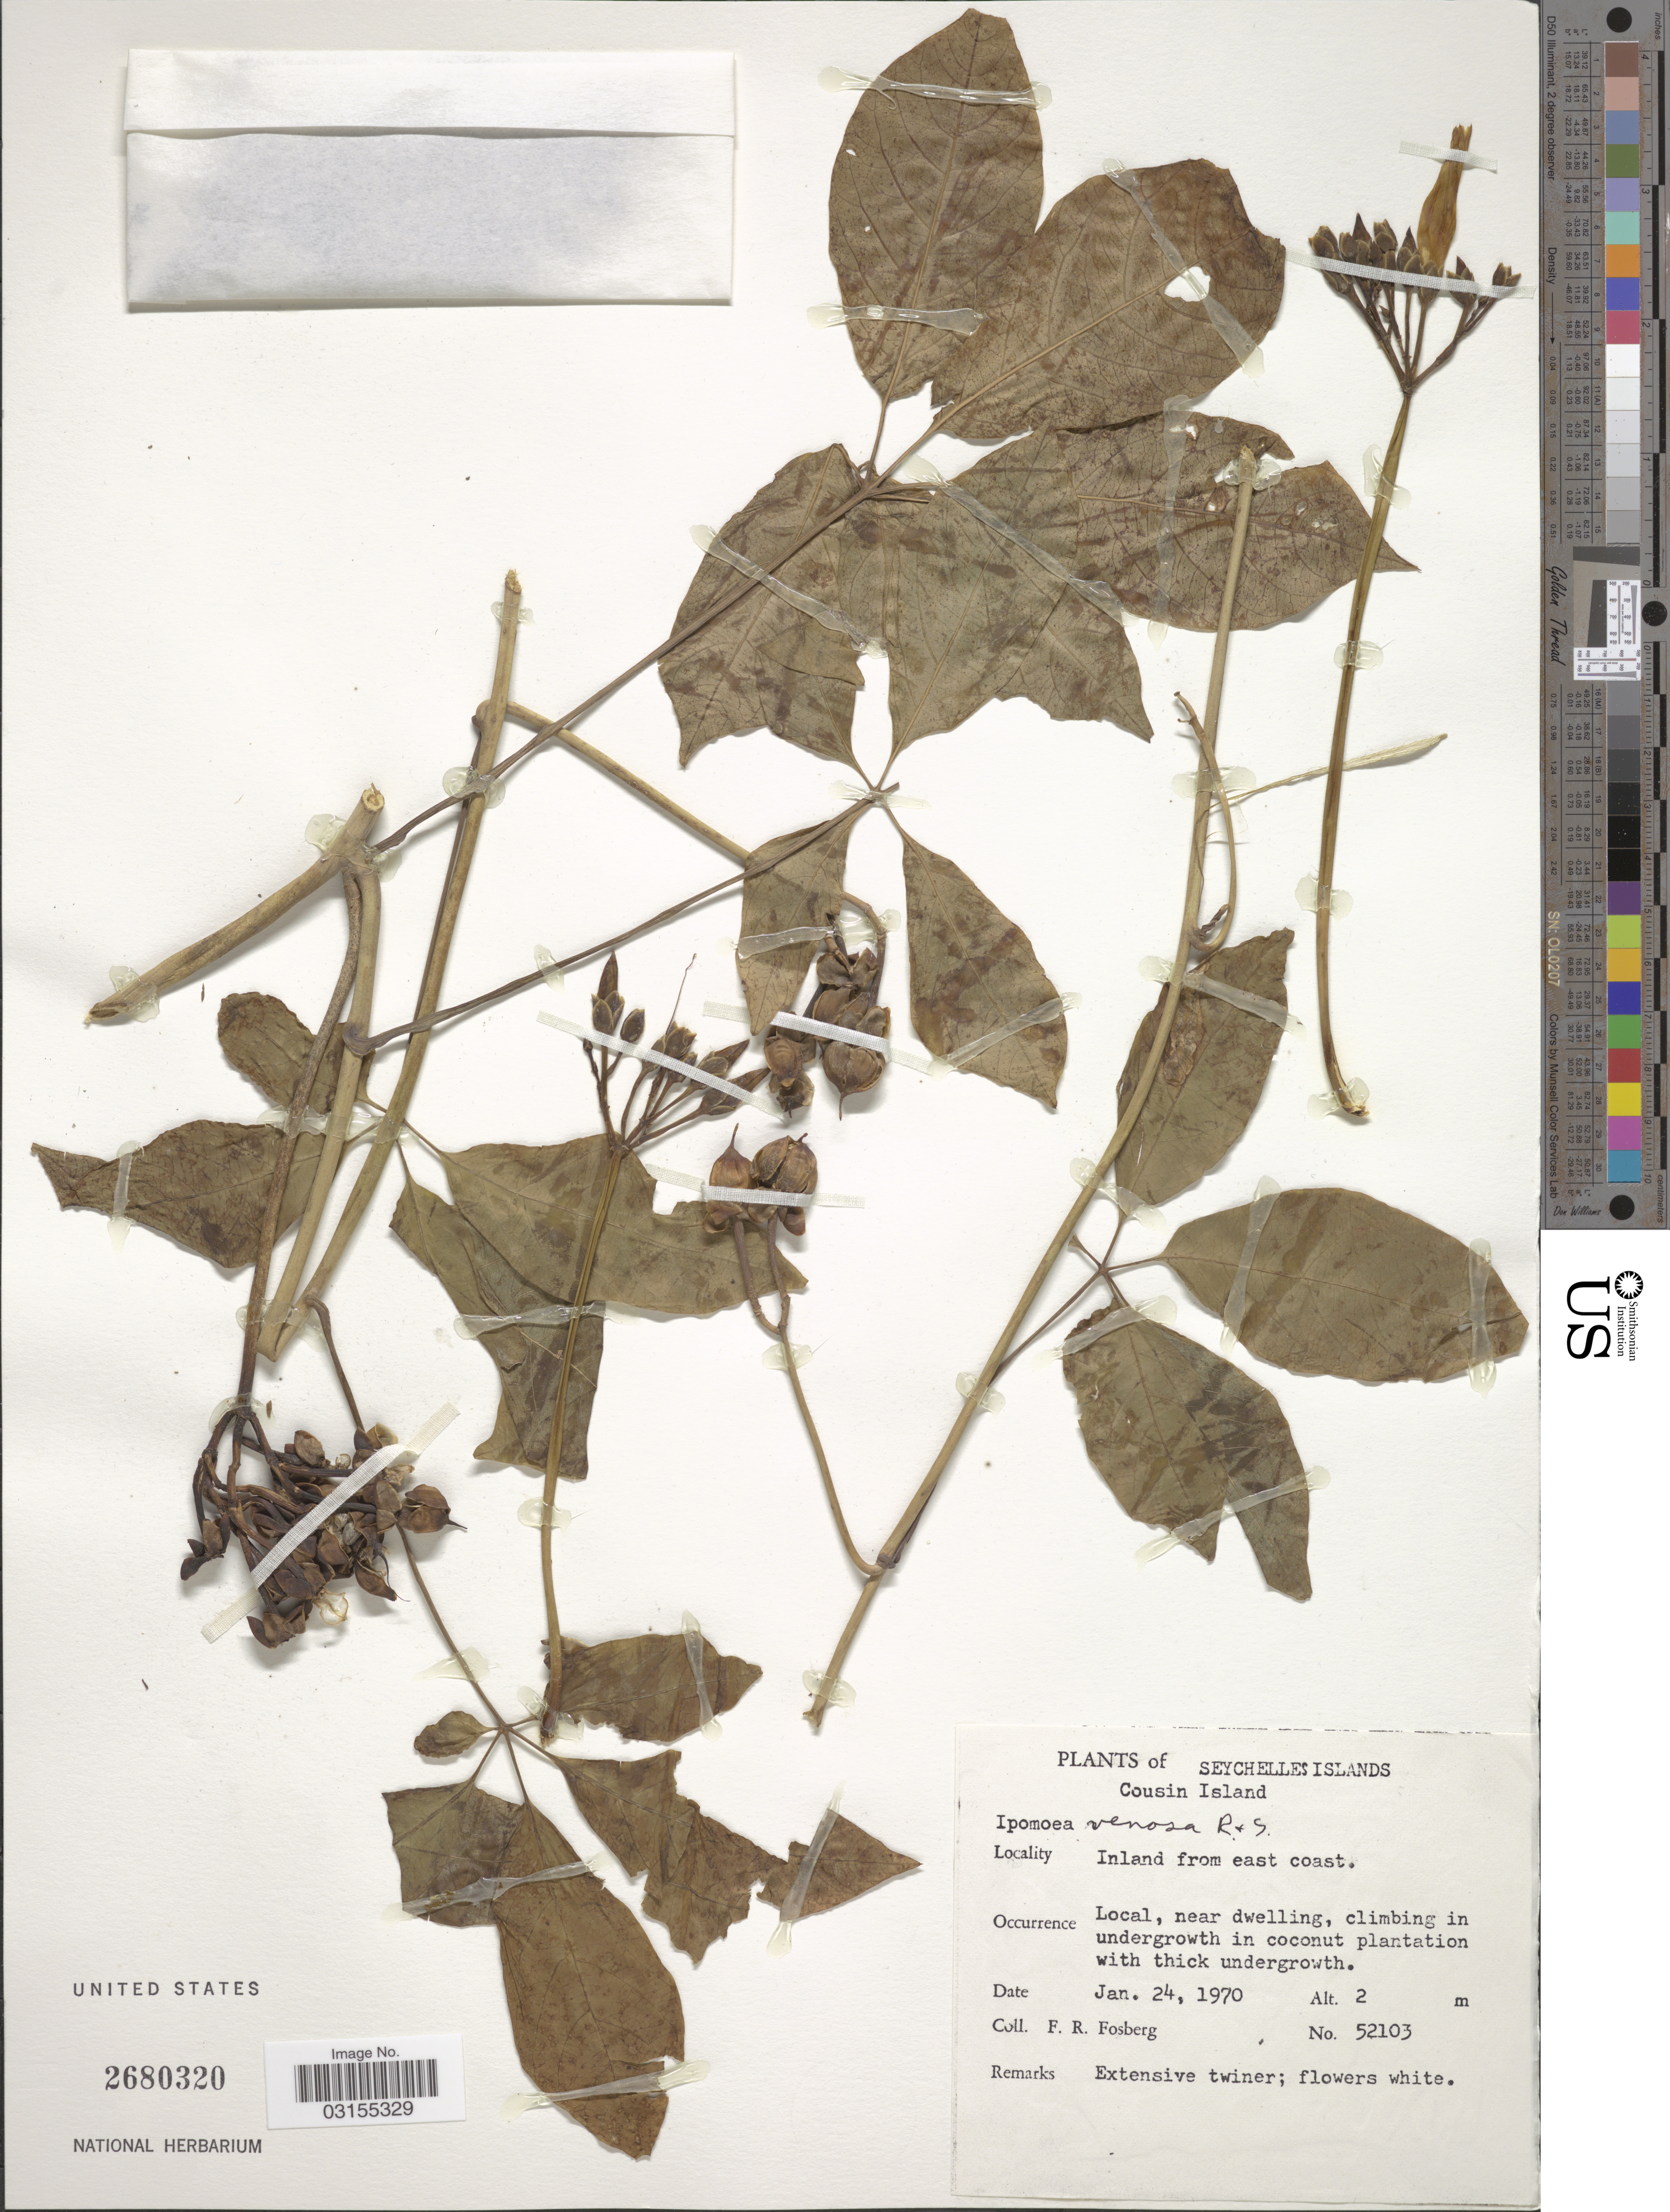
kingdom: Plantae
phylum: Tracheophyta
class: Magnoliopsida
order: Solanales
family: Convolvulaceae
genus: Ipomoea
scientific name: Ipomoea venosa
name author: (Desr.) Roem. & Schult.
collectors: F. R. Fosberg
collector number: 52103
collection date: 1970-01-24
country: Seychelles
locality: Seychelles Islands. Cousin Island. Inland from east coast.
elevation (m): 2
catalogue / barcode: US 2680320